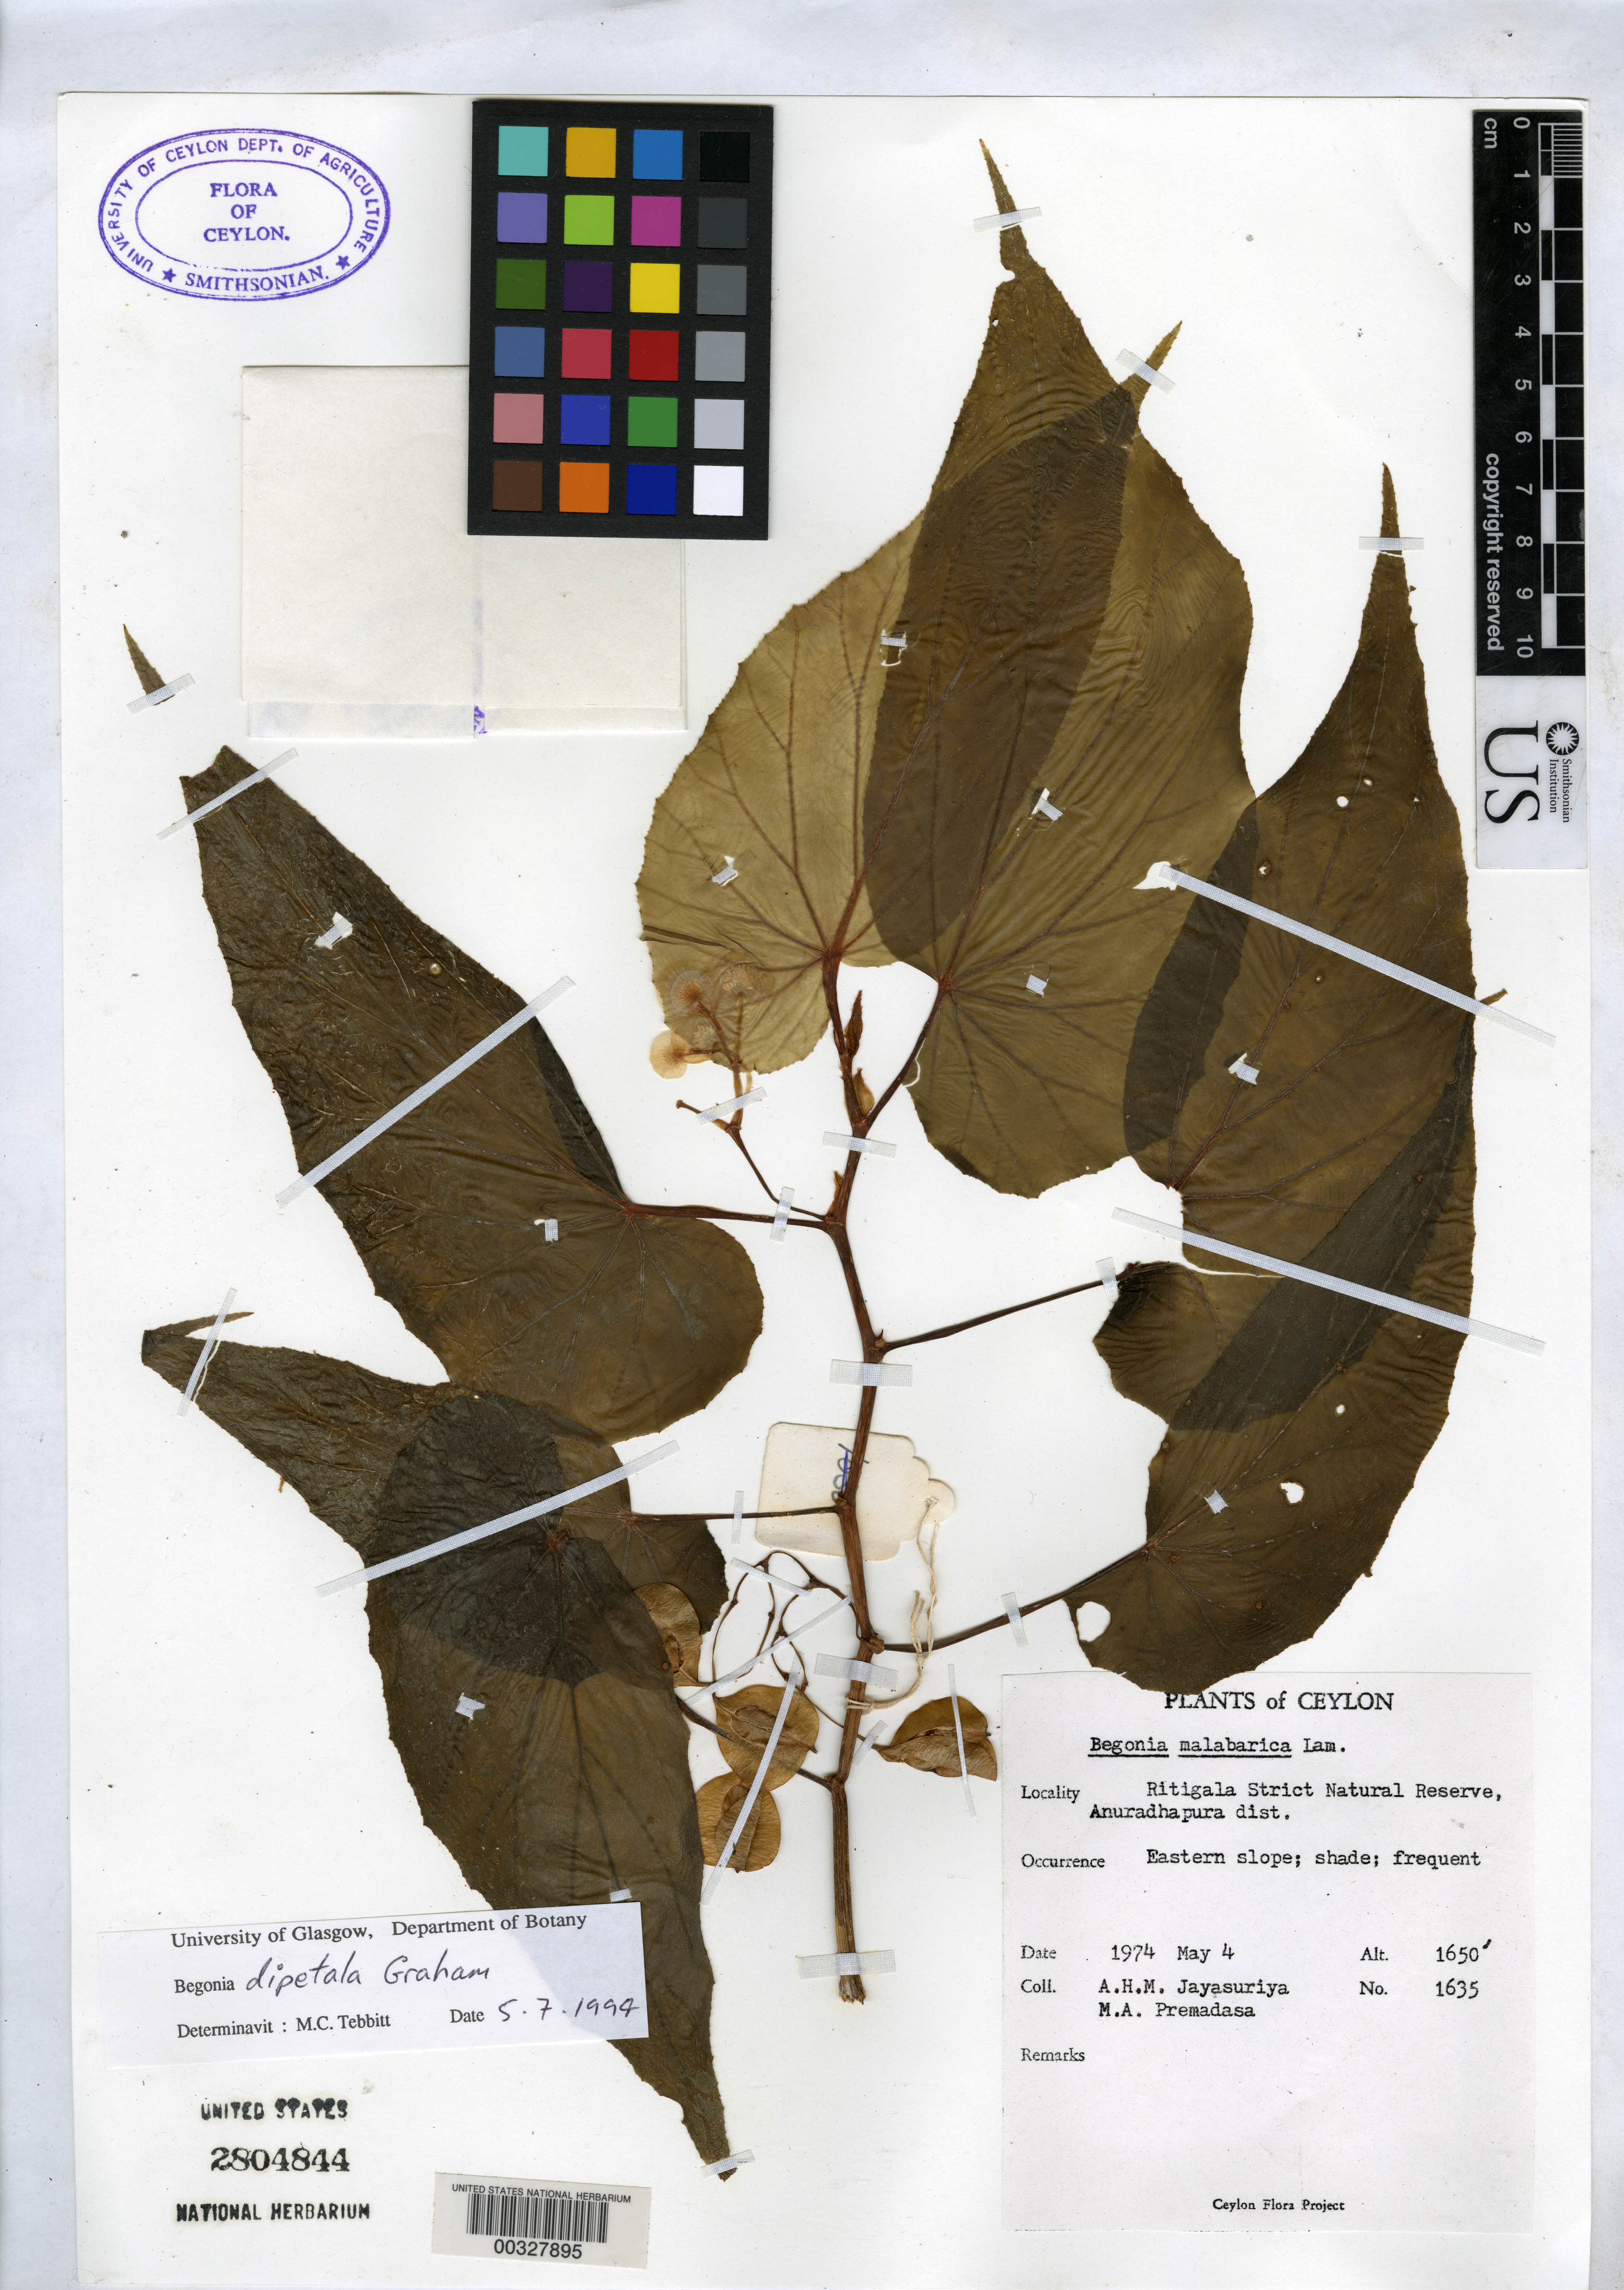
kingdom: Plantae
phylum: Tracheophyta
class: Magnoliopsida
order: Cucurbitales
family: Begoniaceae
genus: Begonia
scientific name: Begonia dipetala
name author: Graham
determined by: Tebbitt, M. C.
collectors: A. H. Jayasuriya & M. Premadasa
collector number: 1635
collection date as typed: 04 May 1974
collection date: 1974-05-04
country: Sri Lanka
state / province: North Central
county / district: Anuradhapura Dist.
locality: Eastern slope, ritigala strict natural reserve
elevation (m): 503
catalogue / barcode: US 2804844